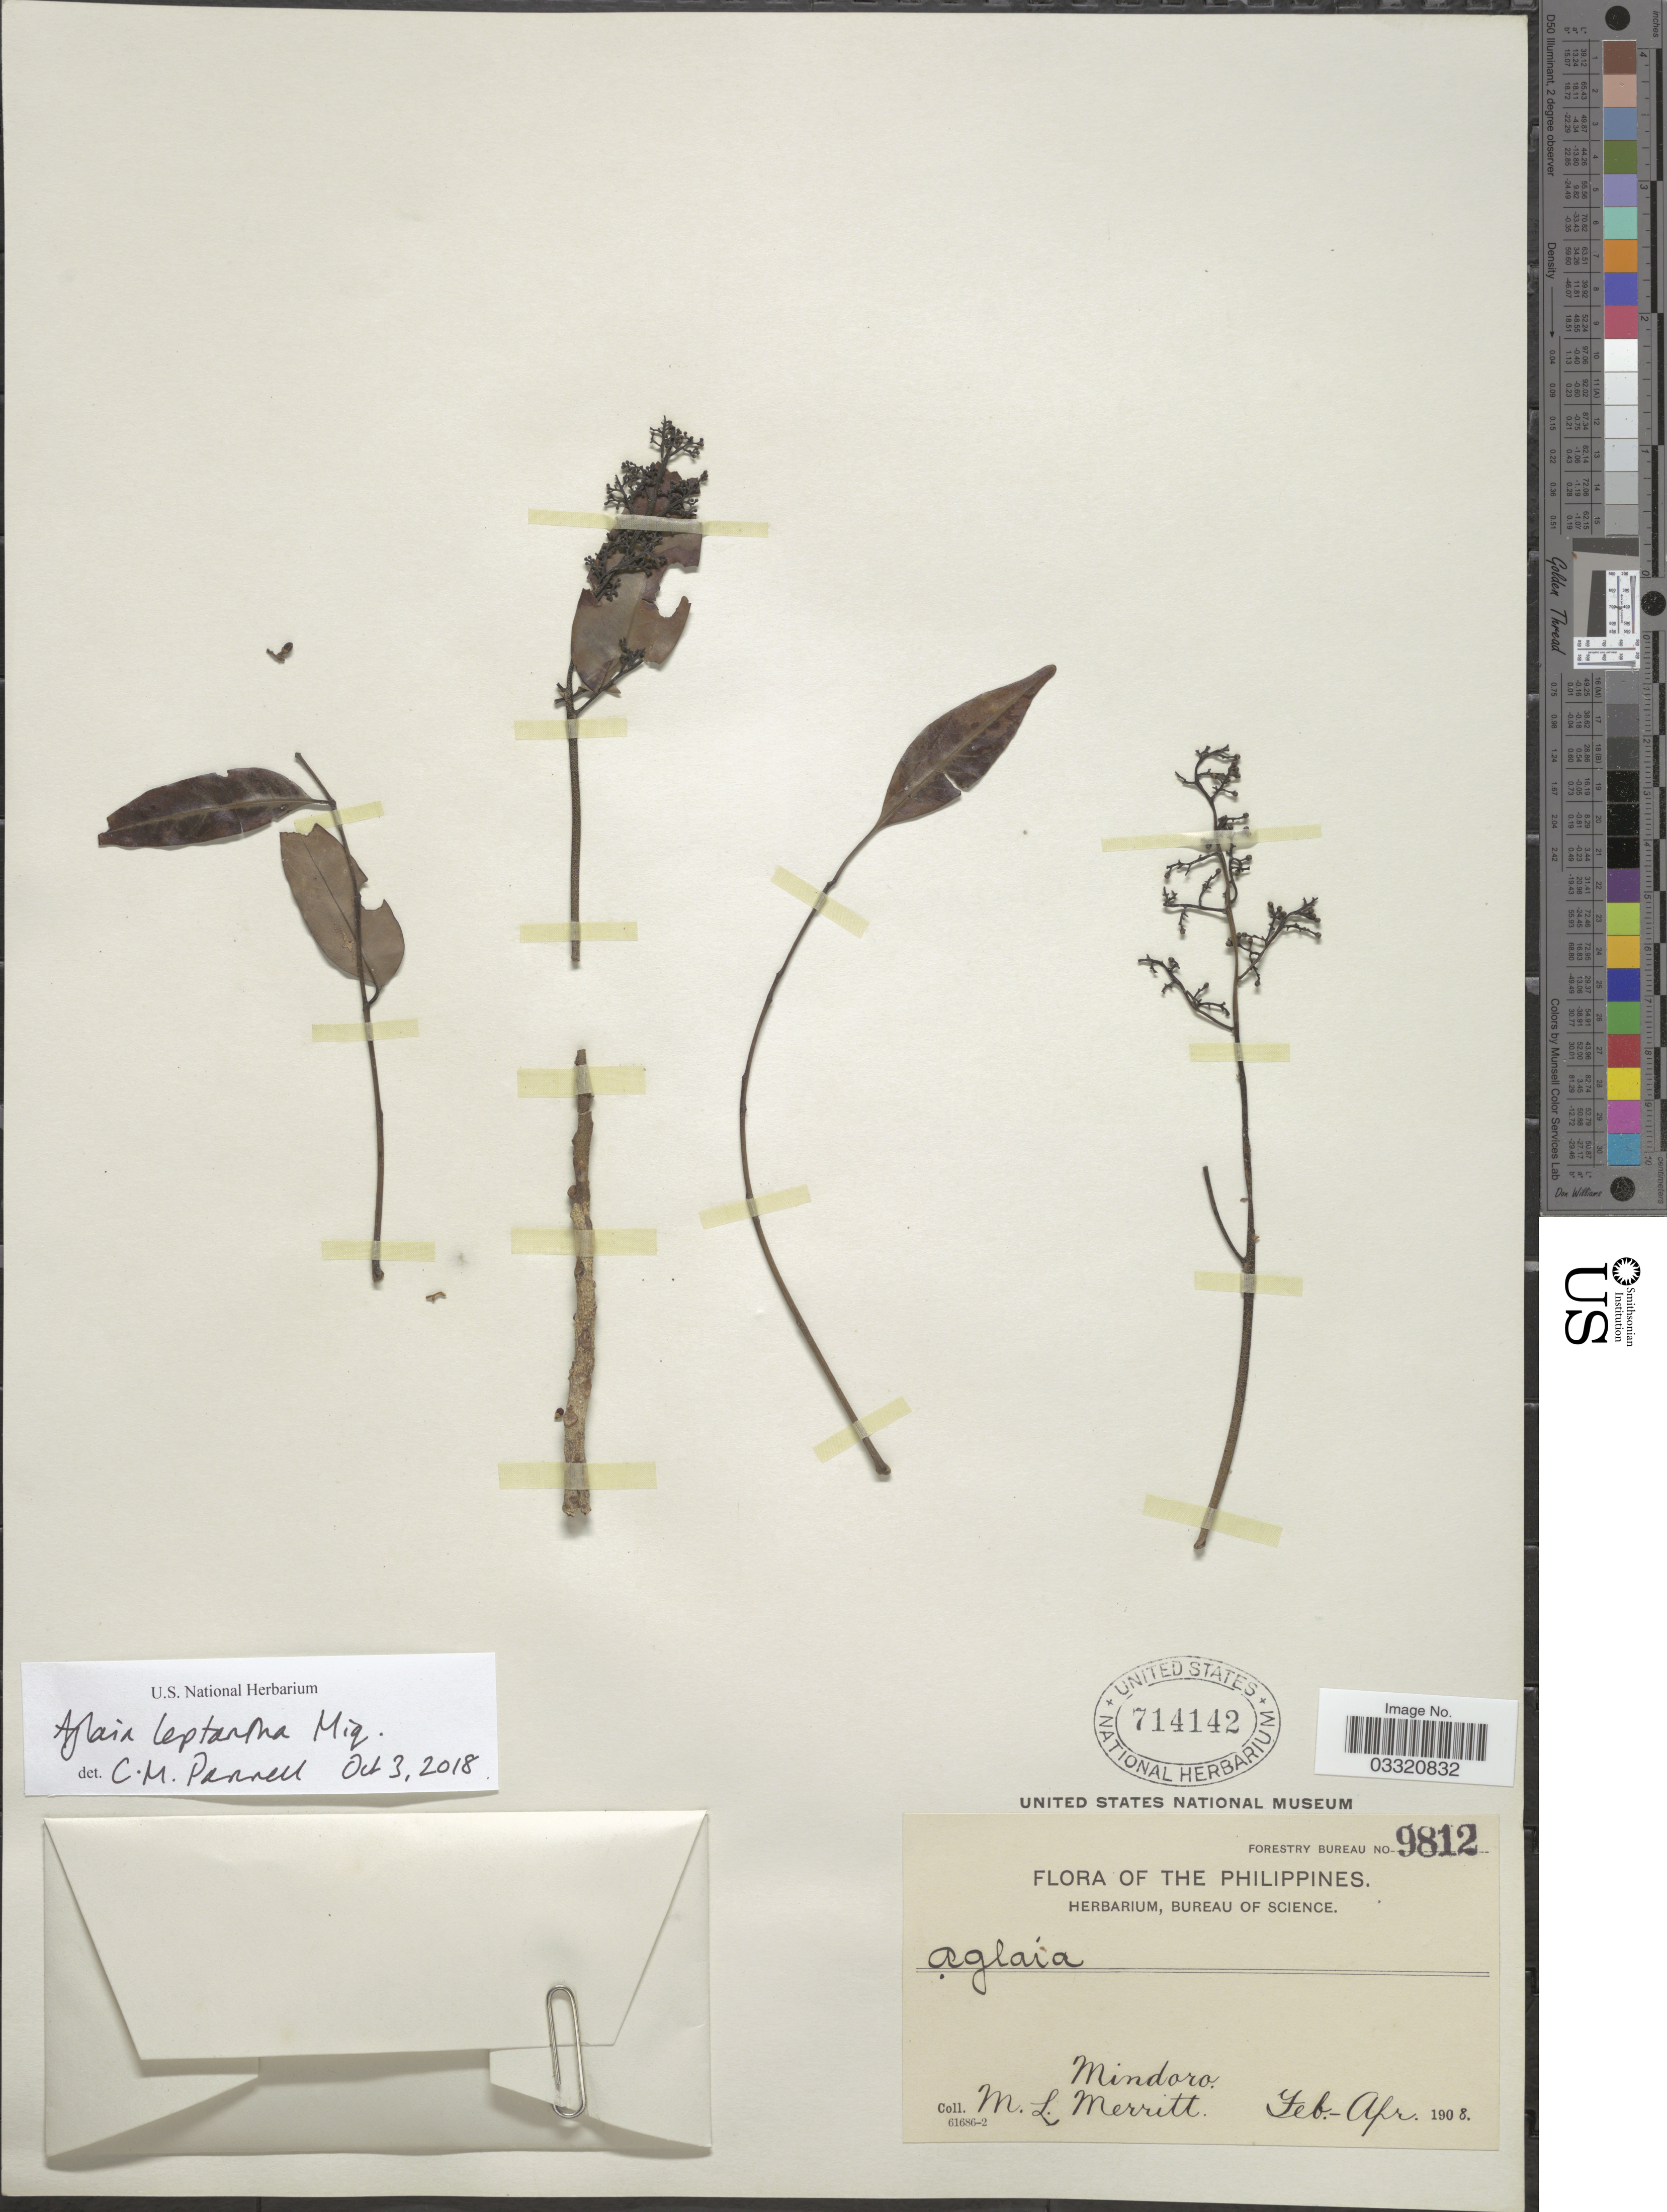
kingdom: Plantae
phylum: Tracheophyta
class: Magnoliopsida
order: Sapindales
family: Meliaceae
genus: Aglaia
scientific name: Aglaia leptantha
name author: Miq.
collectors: M. L. Merritt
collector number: Forestry Bureau 9812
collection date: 1908-02/1908-04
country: Philippines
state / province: Mimaropa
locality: Mindoro.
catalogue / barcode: US 714142